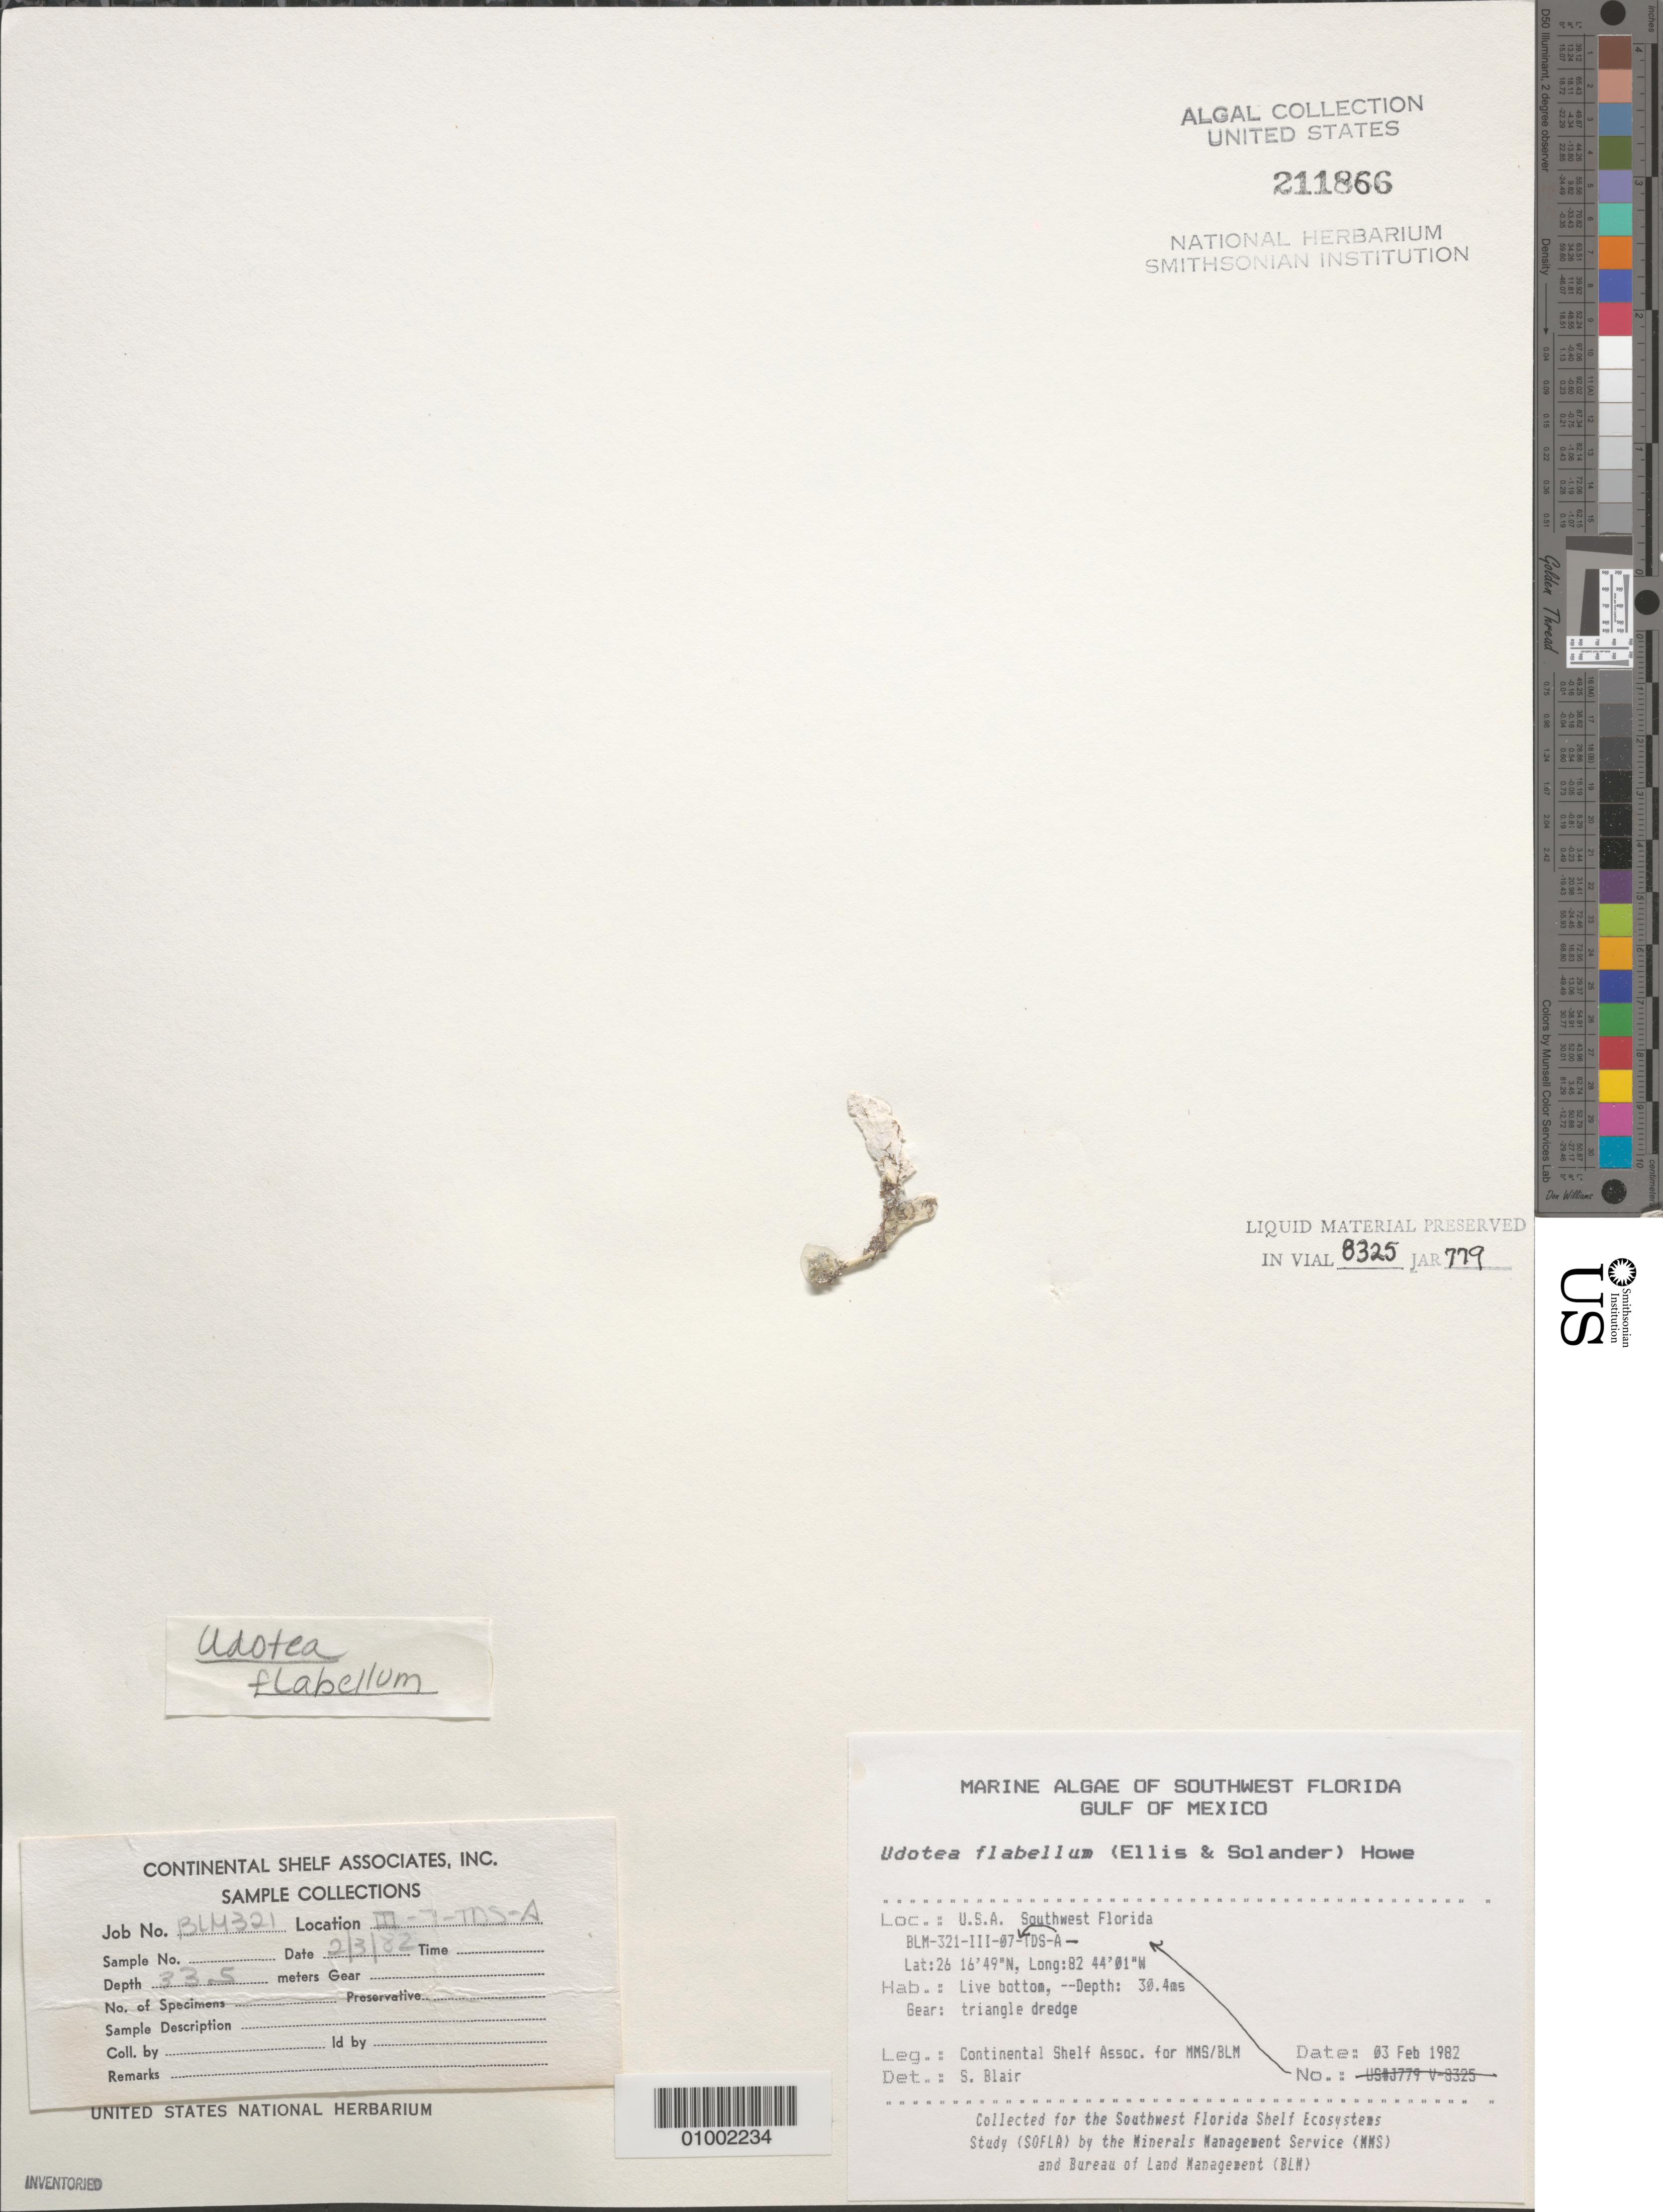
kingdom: Plantae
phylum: Chlorophyta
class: Ulvophyceae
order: Bryopsidales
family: Udoteaceae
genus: Udotea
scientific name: Udotea flabellum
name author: (J. Ellis & Sol.) M. Howe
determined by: Blair, S. M.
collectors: Continental Shelf Associates Inc.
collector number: BLM-321-III-7-A-TDS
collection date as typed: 03 Feb 1982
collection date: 1982-02-03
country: United States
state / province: Florida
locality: Gulf of Mexico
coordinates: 26 16'49"N, 82 44'01"W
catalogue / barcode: US 211866